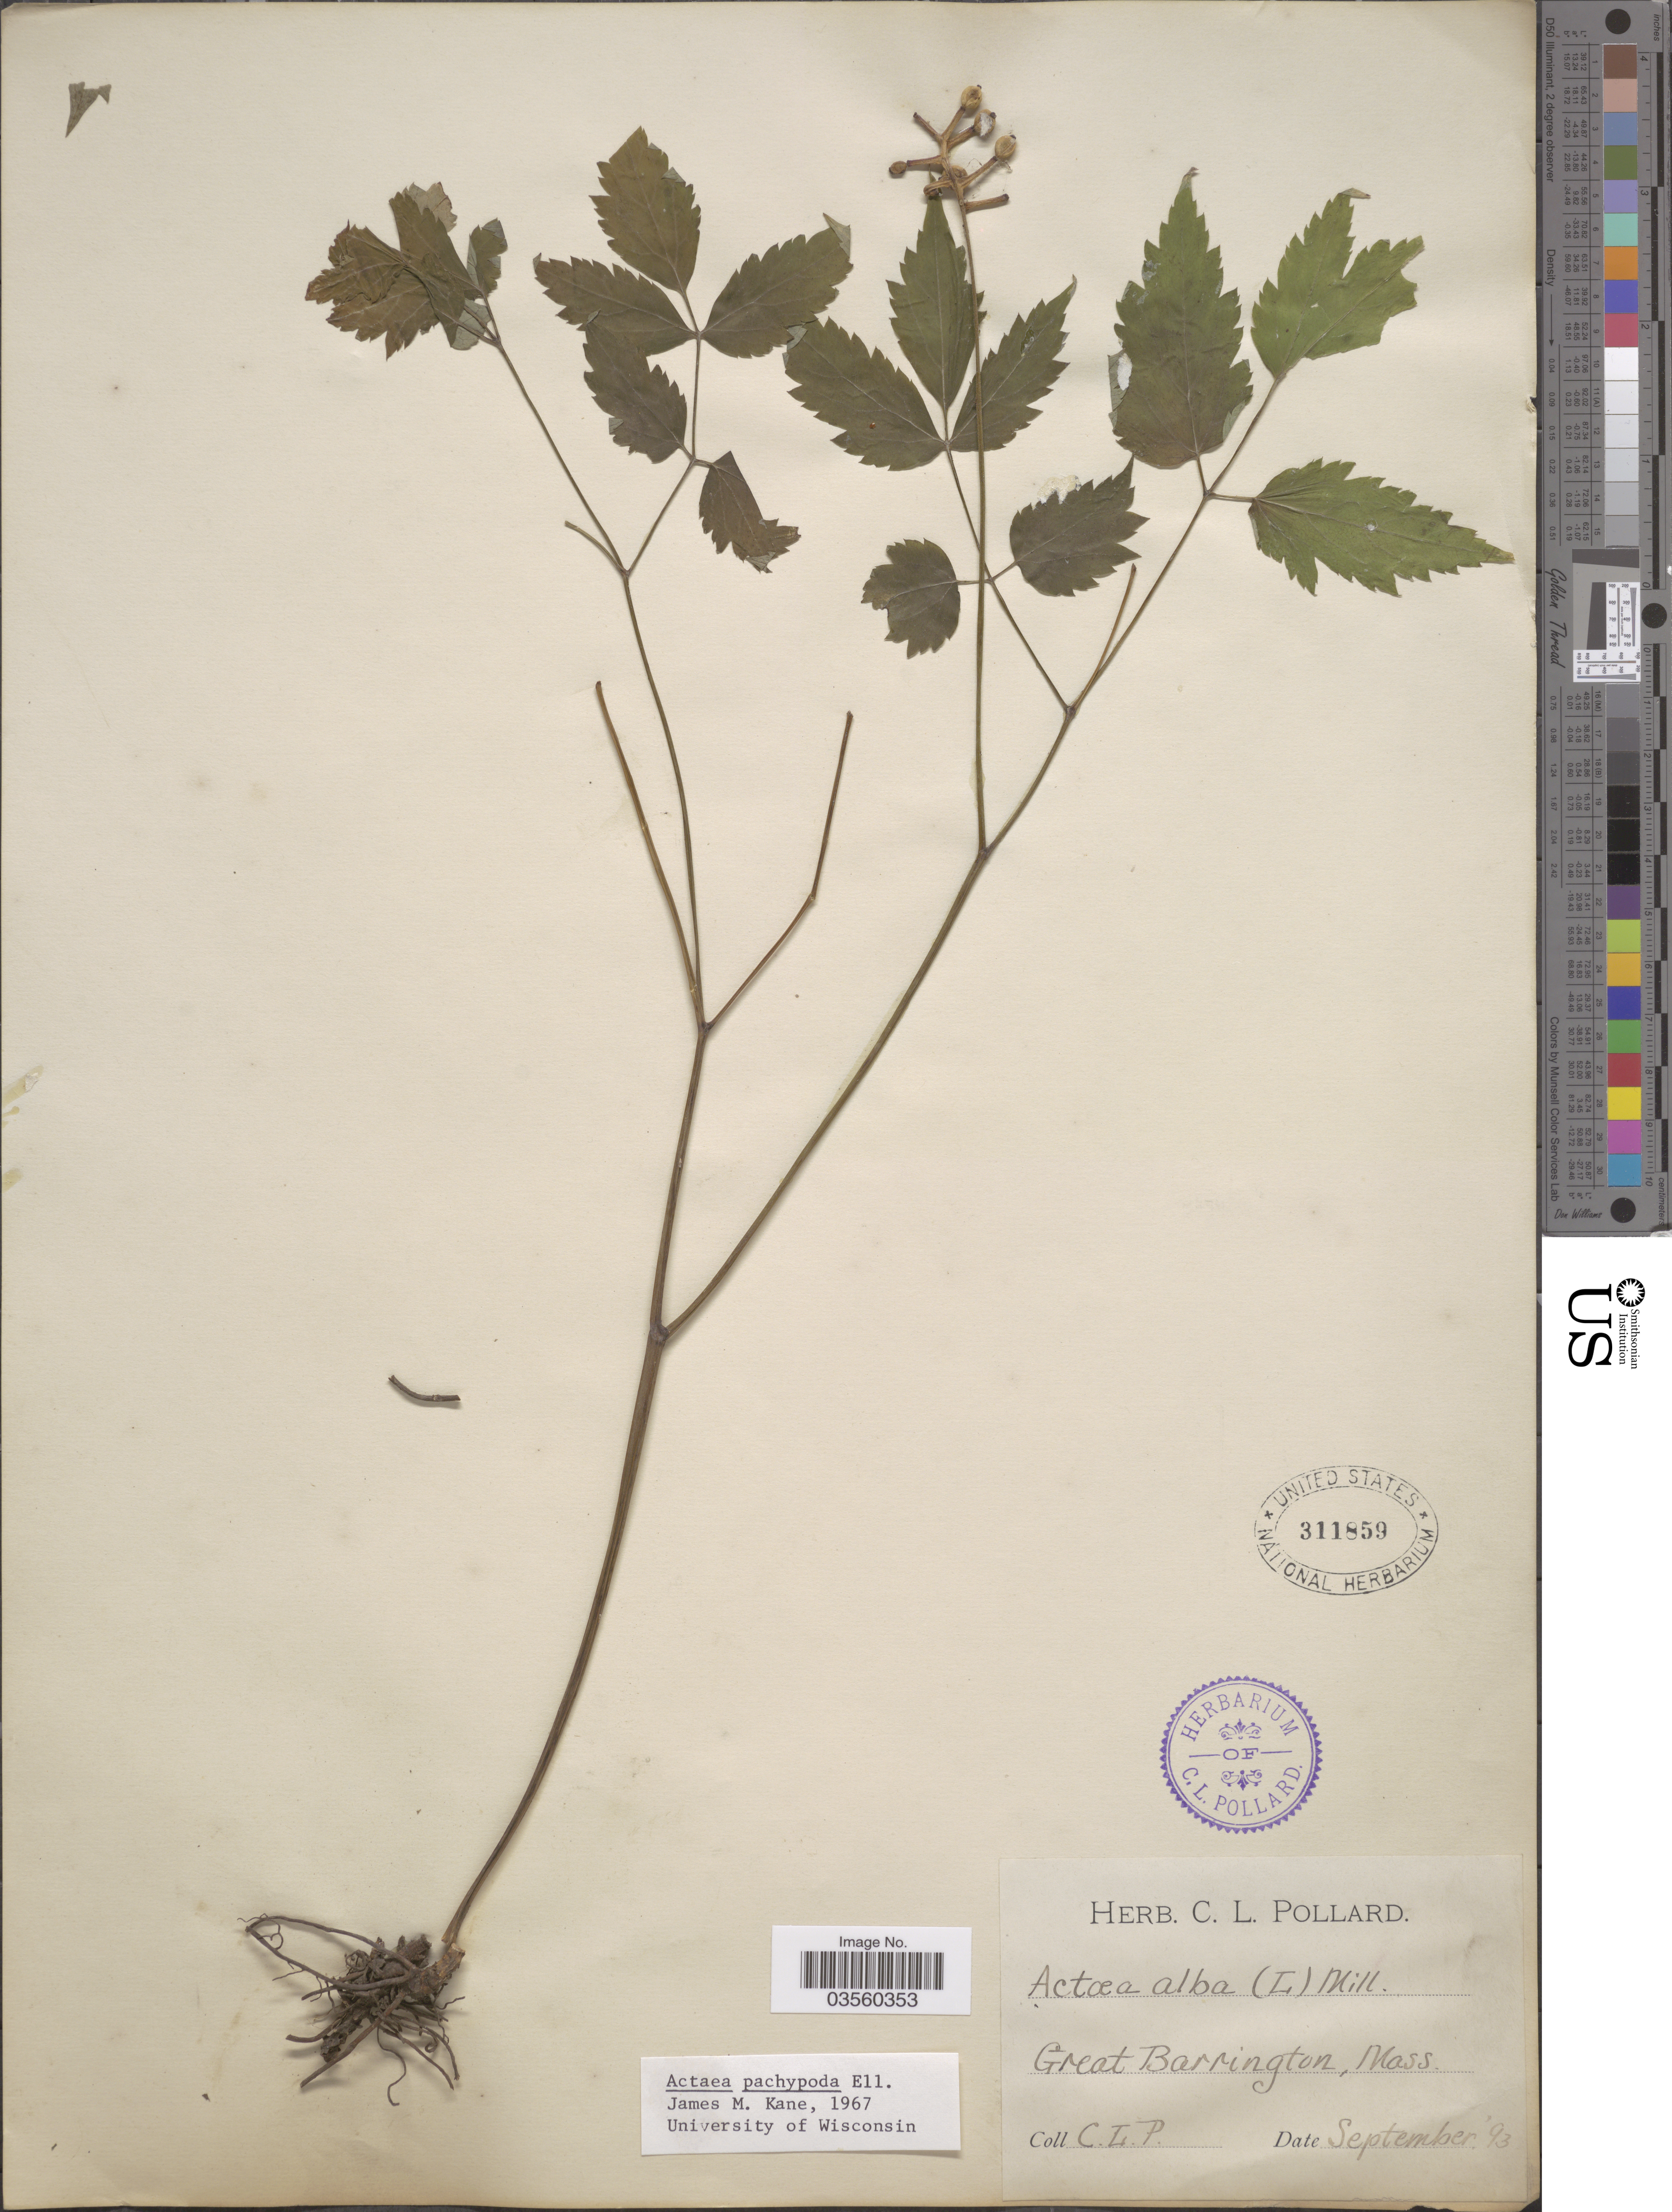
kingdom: Plantae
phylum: Tracheophyta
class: Magnoliopsida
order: Ranunculales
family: Ranunculaceae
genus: Actaea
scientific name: Actaea pachypoda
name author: Elliott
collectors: C. L. Pollard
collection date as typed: Transcribed d/m/y: /9/93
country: United States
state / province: Massachusetts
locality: Great Barrington.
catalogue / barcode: US 311859